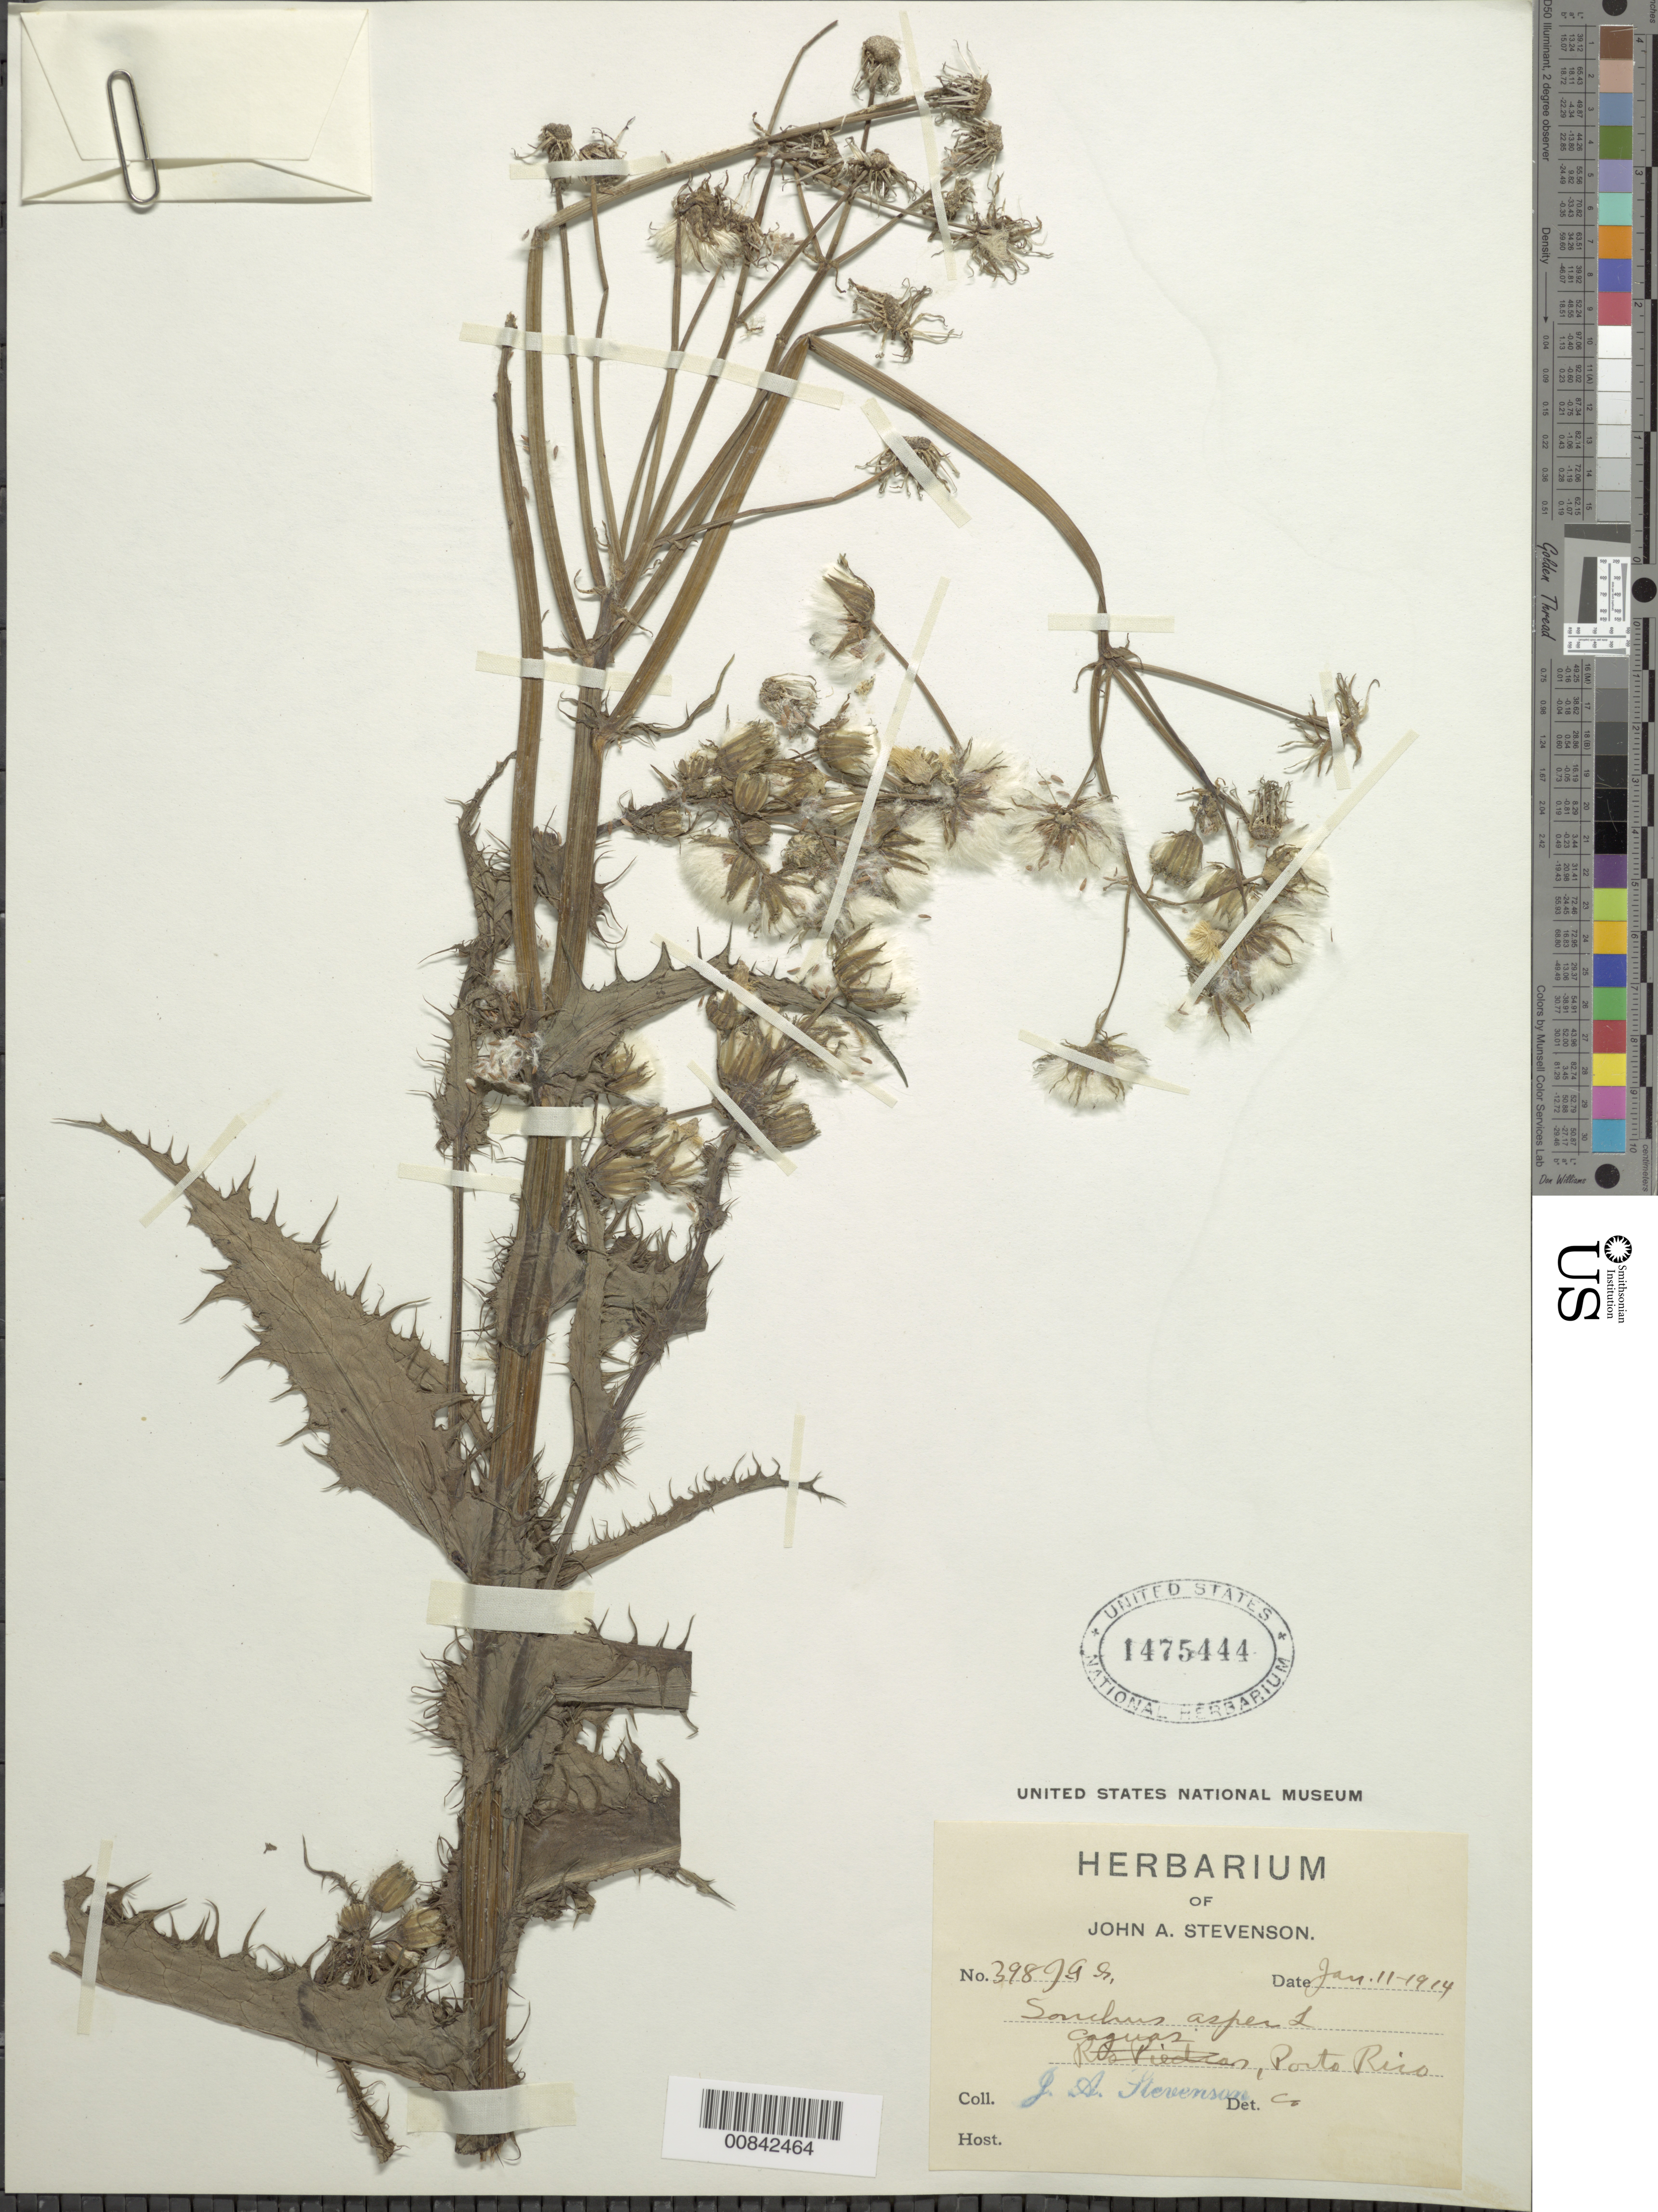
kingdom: Plantae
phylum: Tracheophyta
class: Magnoliopsida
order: Asterales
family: Asteraceae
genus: Sonchus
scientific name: Sonchus asper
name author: (L.) Hill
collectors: J. Stevenson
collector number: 398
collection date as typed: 11 Jan 1914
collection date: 1914-01-11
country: Puerto Rico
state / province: Caguas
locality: Caguas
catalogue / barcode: US 1475444